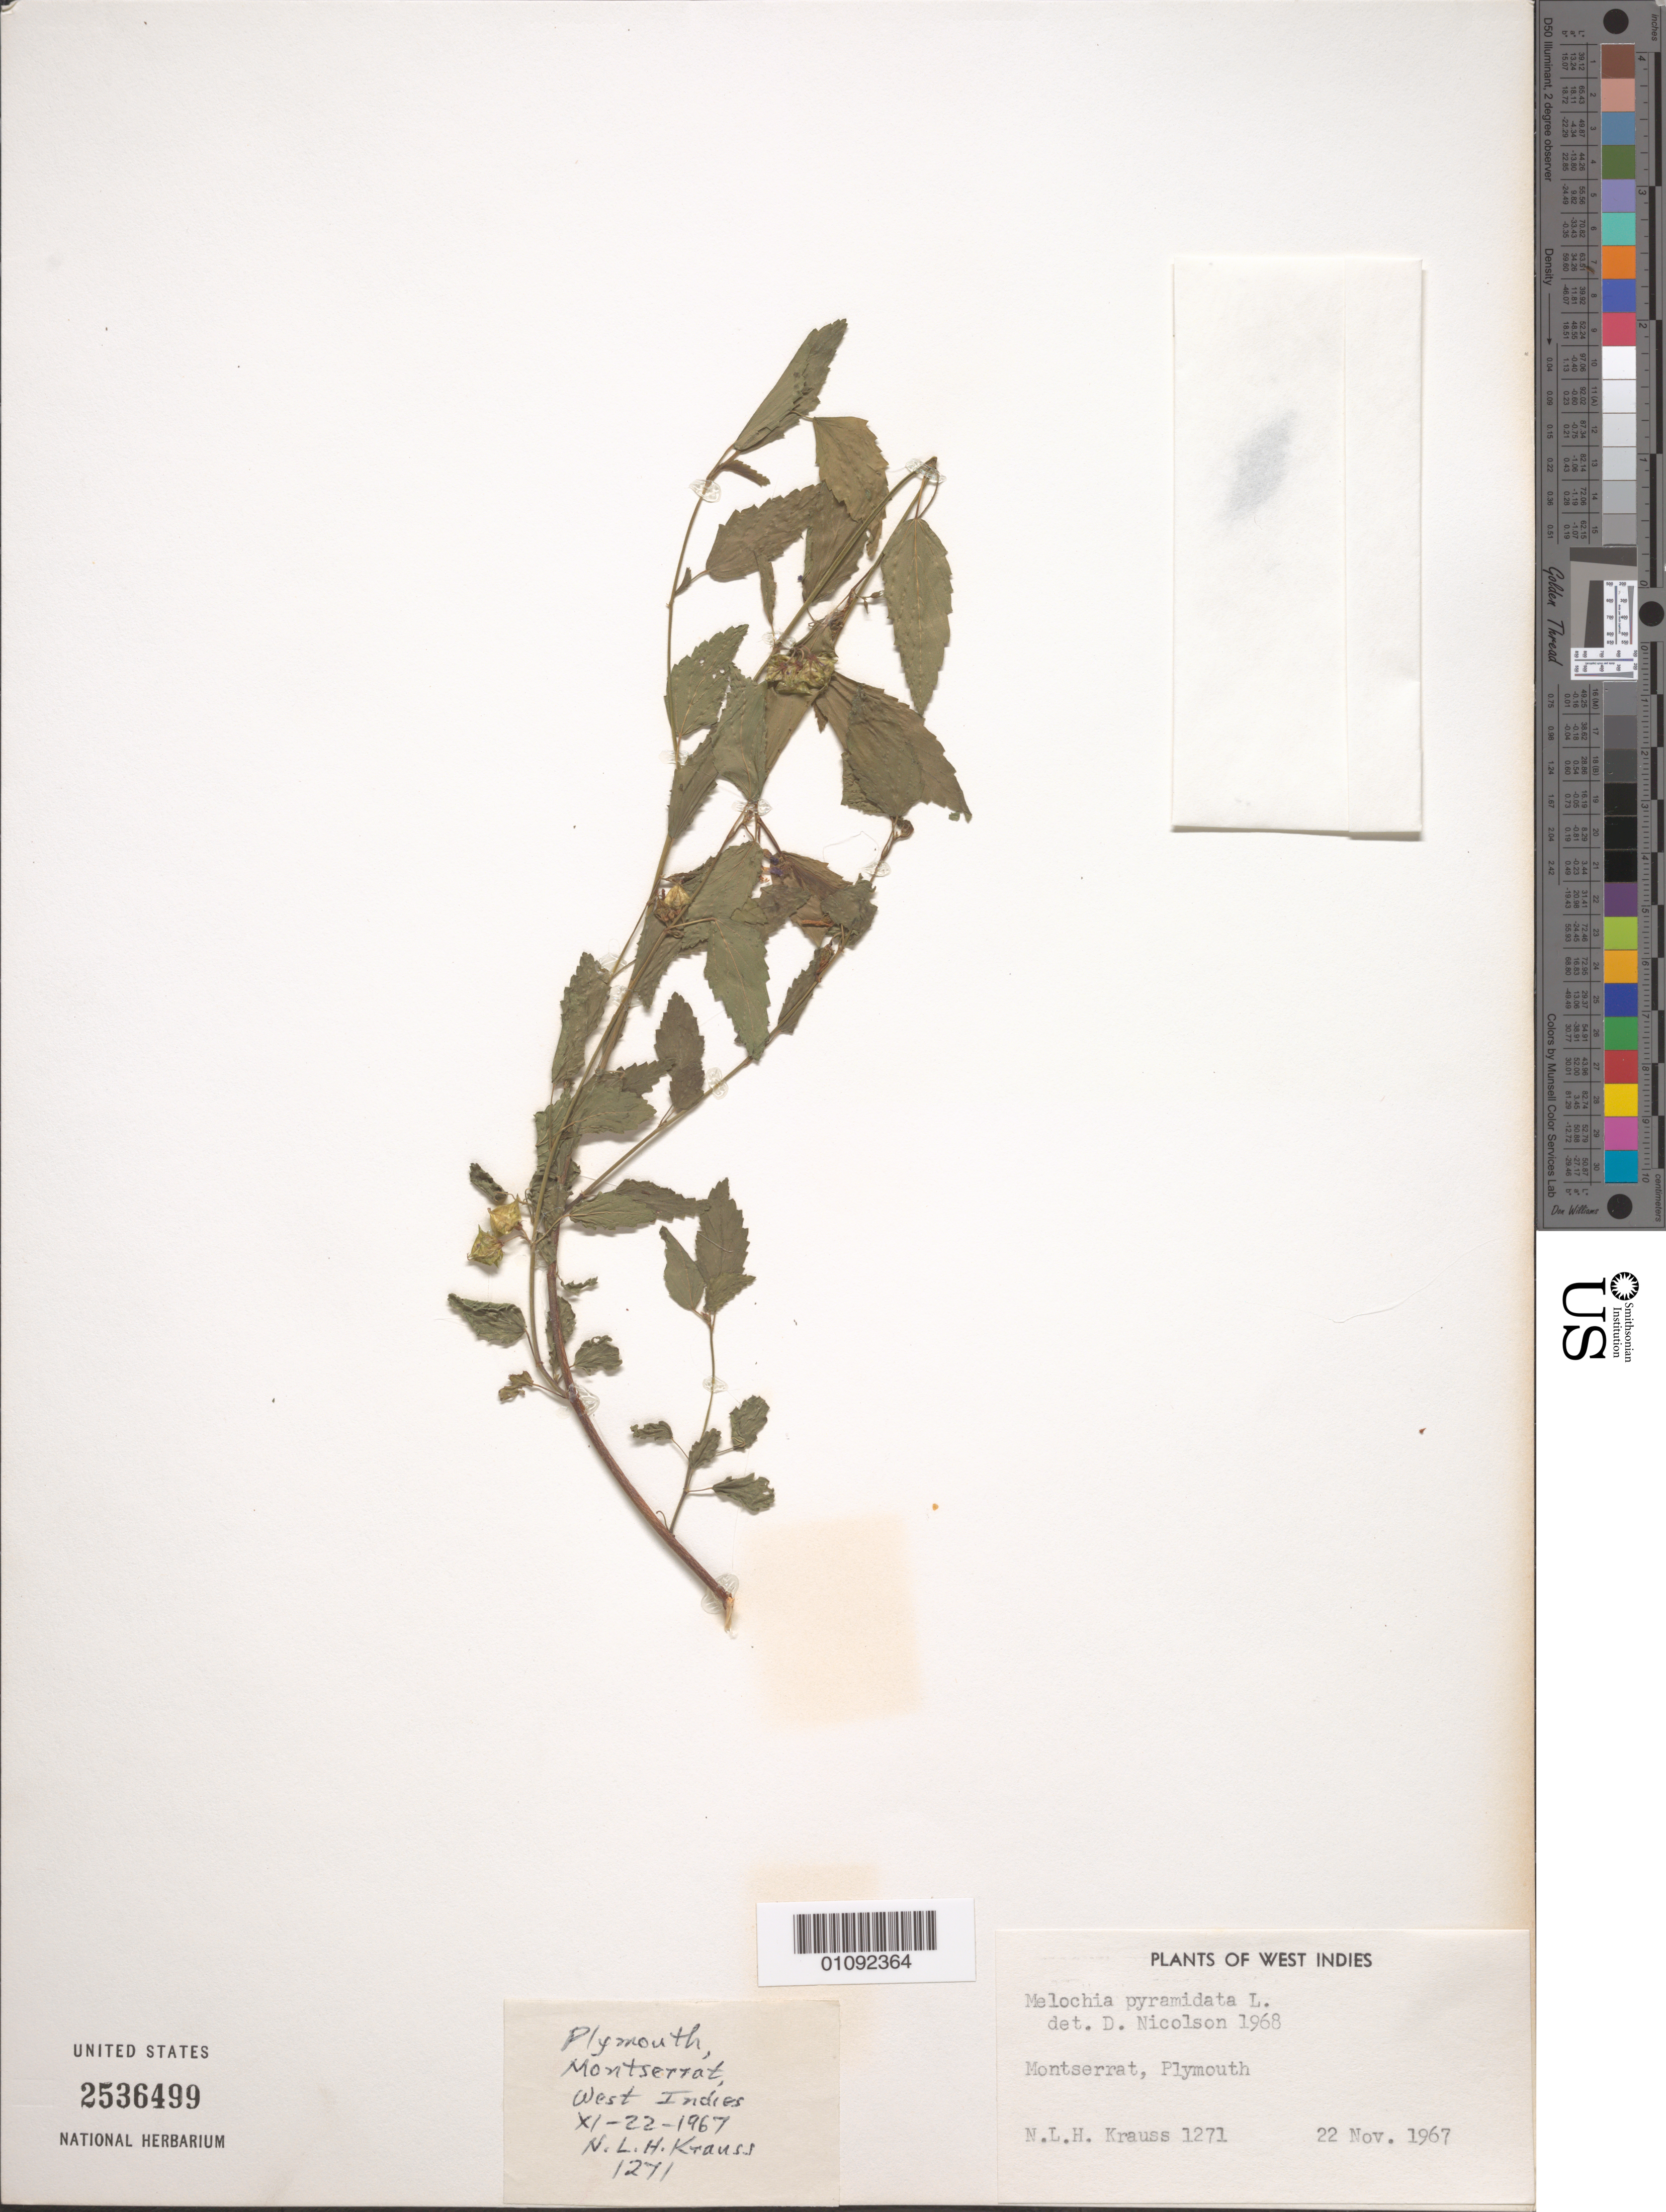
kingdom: Plantae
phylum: Tracheophyta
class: Magnoliopsida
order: Malvales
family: Malvaceae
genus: Melochia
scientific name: Melochia pyramidata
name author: L.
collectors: N. Krauss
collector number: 1271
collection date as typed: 22 Nov 1967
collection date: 1967-11-22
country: Montserrat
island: Montserrat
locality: Plymouth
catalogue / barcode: US 2536499